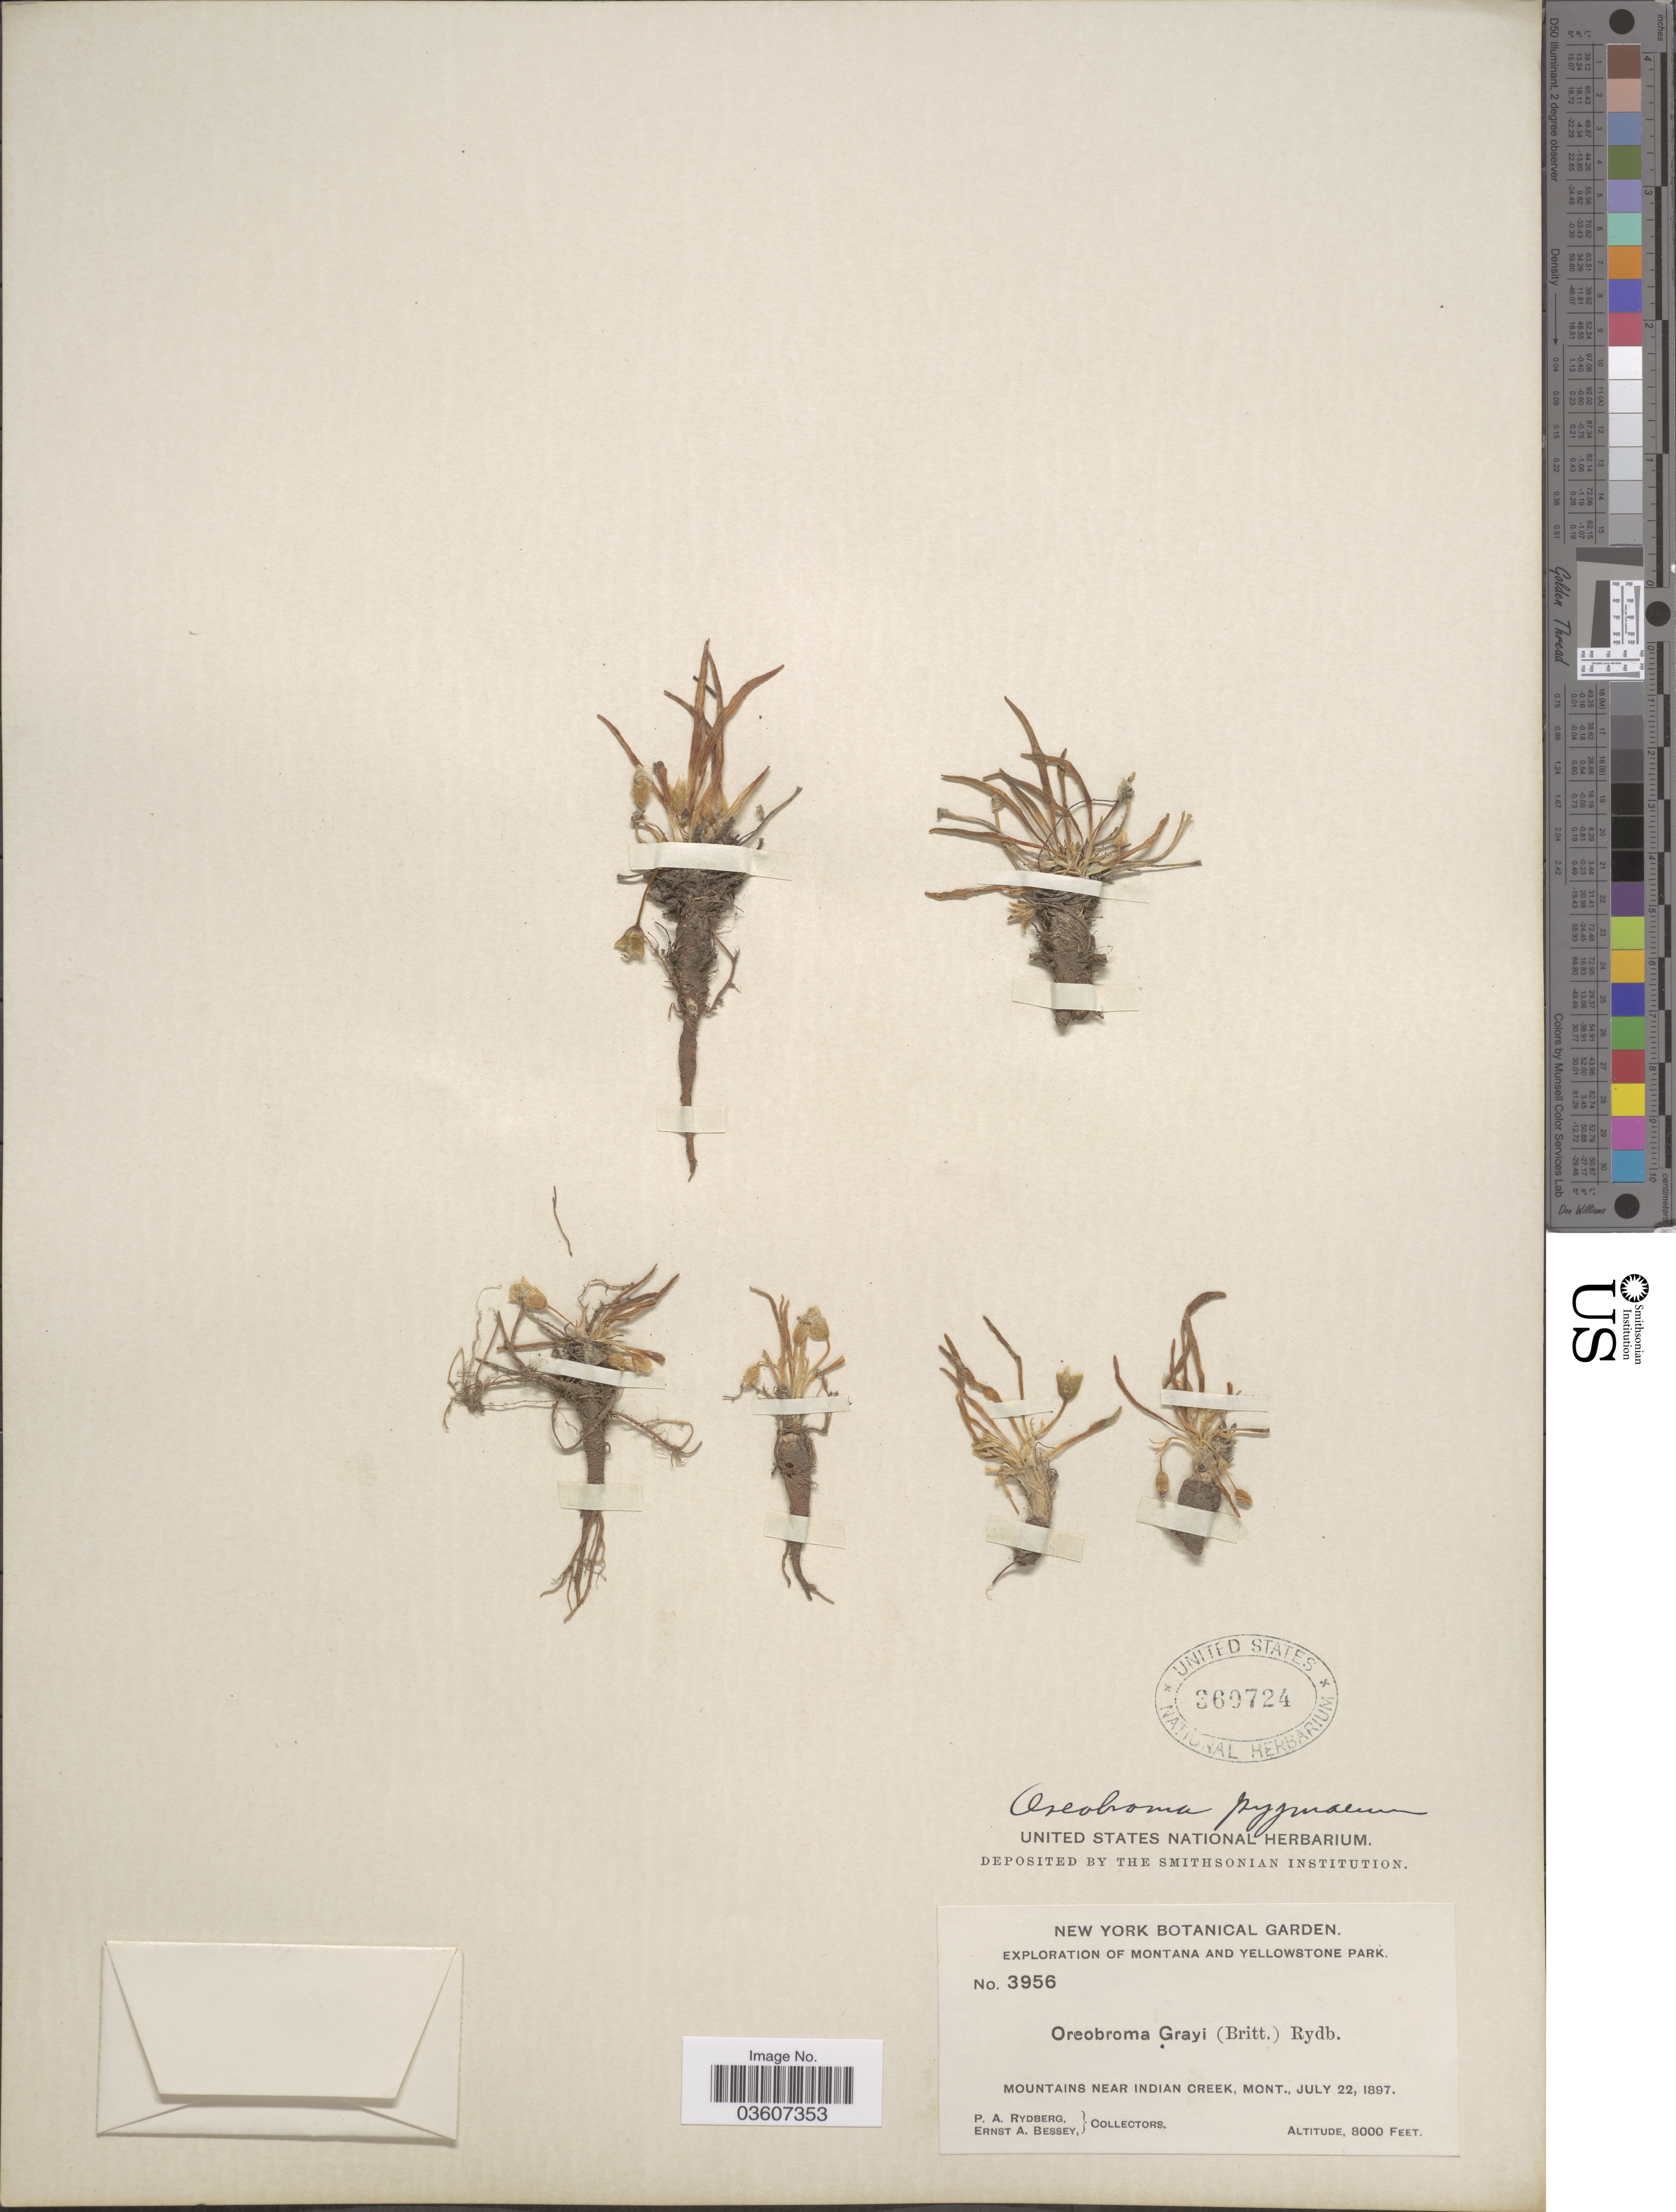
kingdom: Plantae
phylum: Tracheophyta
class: Magnoliopsida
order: Caryophyllales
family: Montiaceae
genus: Lewisia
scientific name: Lewisia pygmaea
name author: (A. Gray) B.L. Rob.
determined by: Strong, Mark T., (BOT), Smithsonian Institution - National Museum of Natural History (UNITED STATES)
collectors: P. A. Rydberg & E. A. Bessey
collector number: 3956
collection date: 1897-07-22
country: United States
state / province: Montana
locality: Montana and Yellowstone Park. Mountains near Indian Creek.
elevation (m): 2438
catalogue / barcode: US 360724